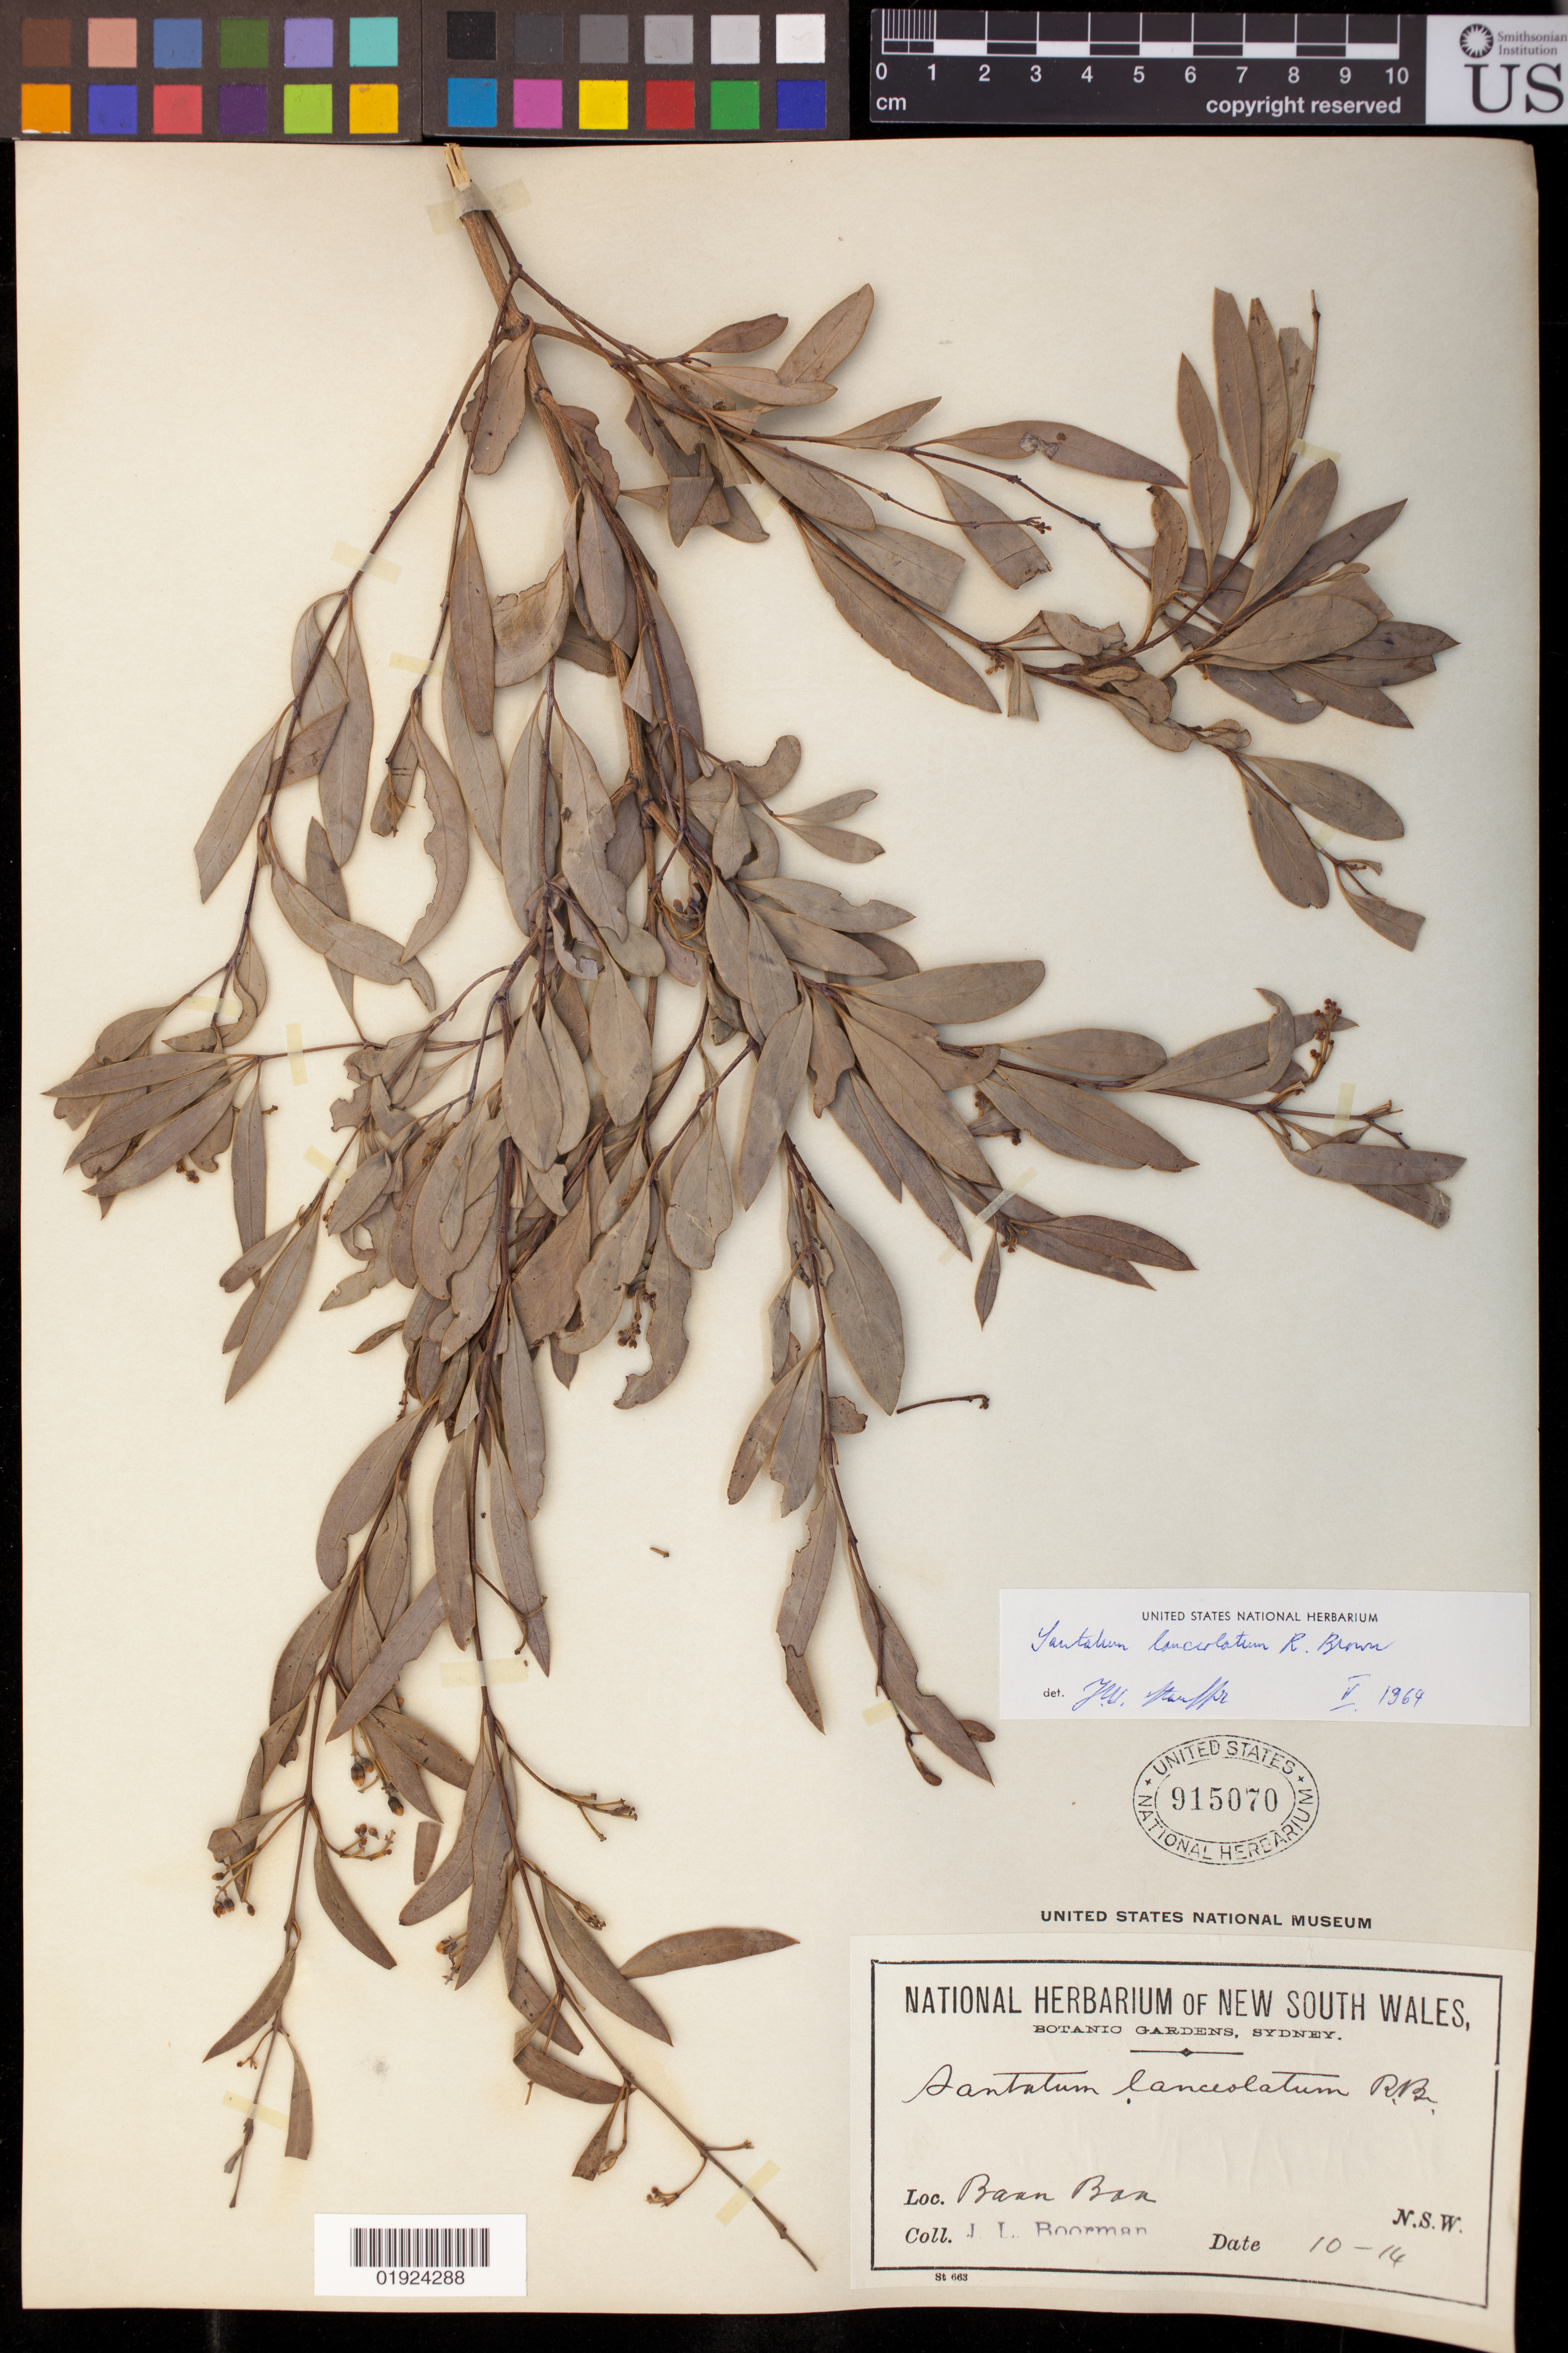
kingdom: Plantae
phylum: Tracheophyta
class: Magnoliopsida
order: Santalales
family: Santalaceae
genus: Santalum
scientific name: Santalum lanceolatum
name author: Schltdl.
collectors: J. Boorman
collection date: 1914-10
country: Australia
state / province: New South Wales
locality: Baan Baa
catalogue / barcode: US 915070